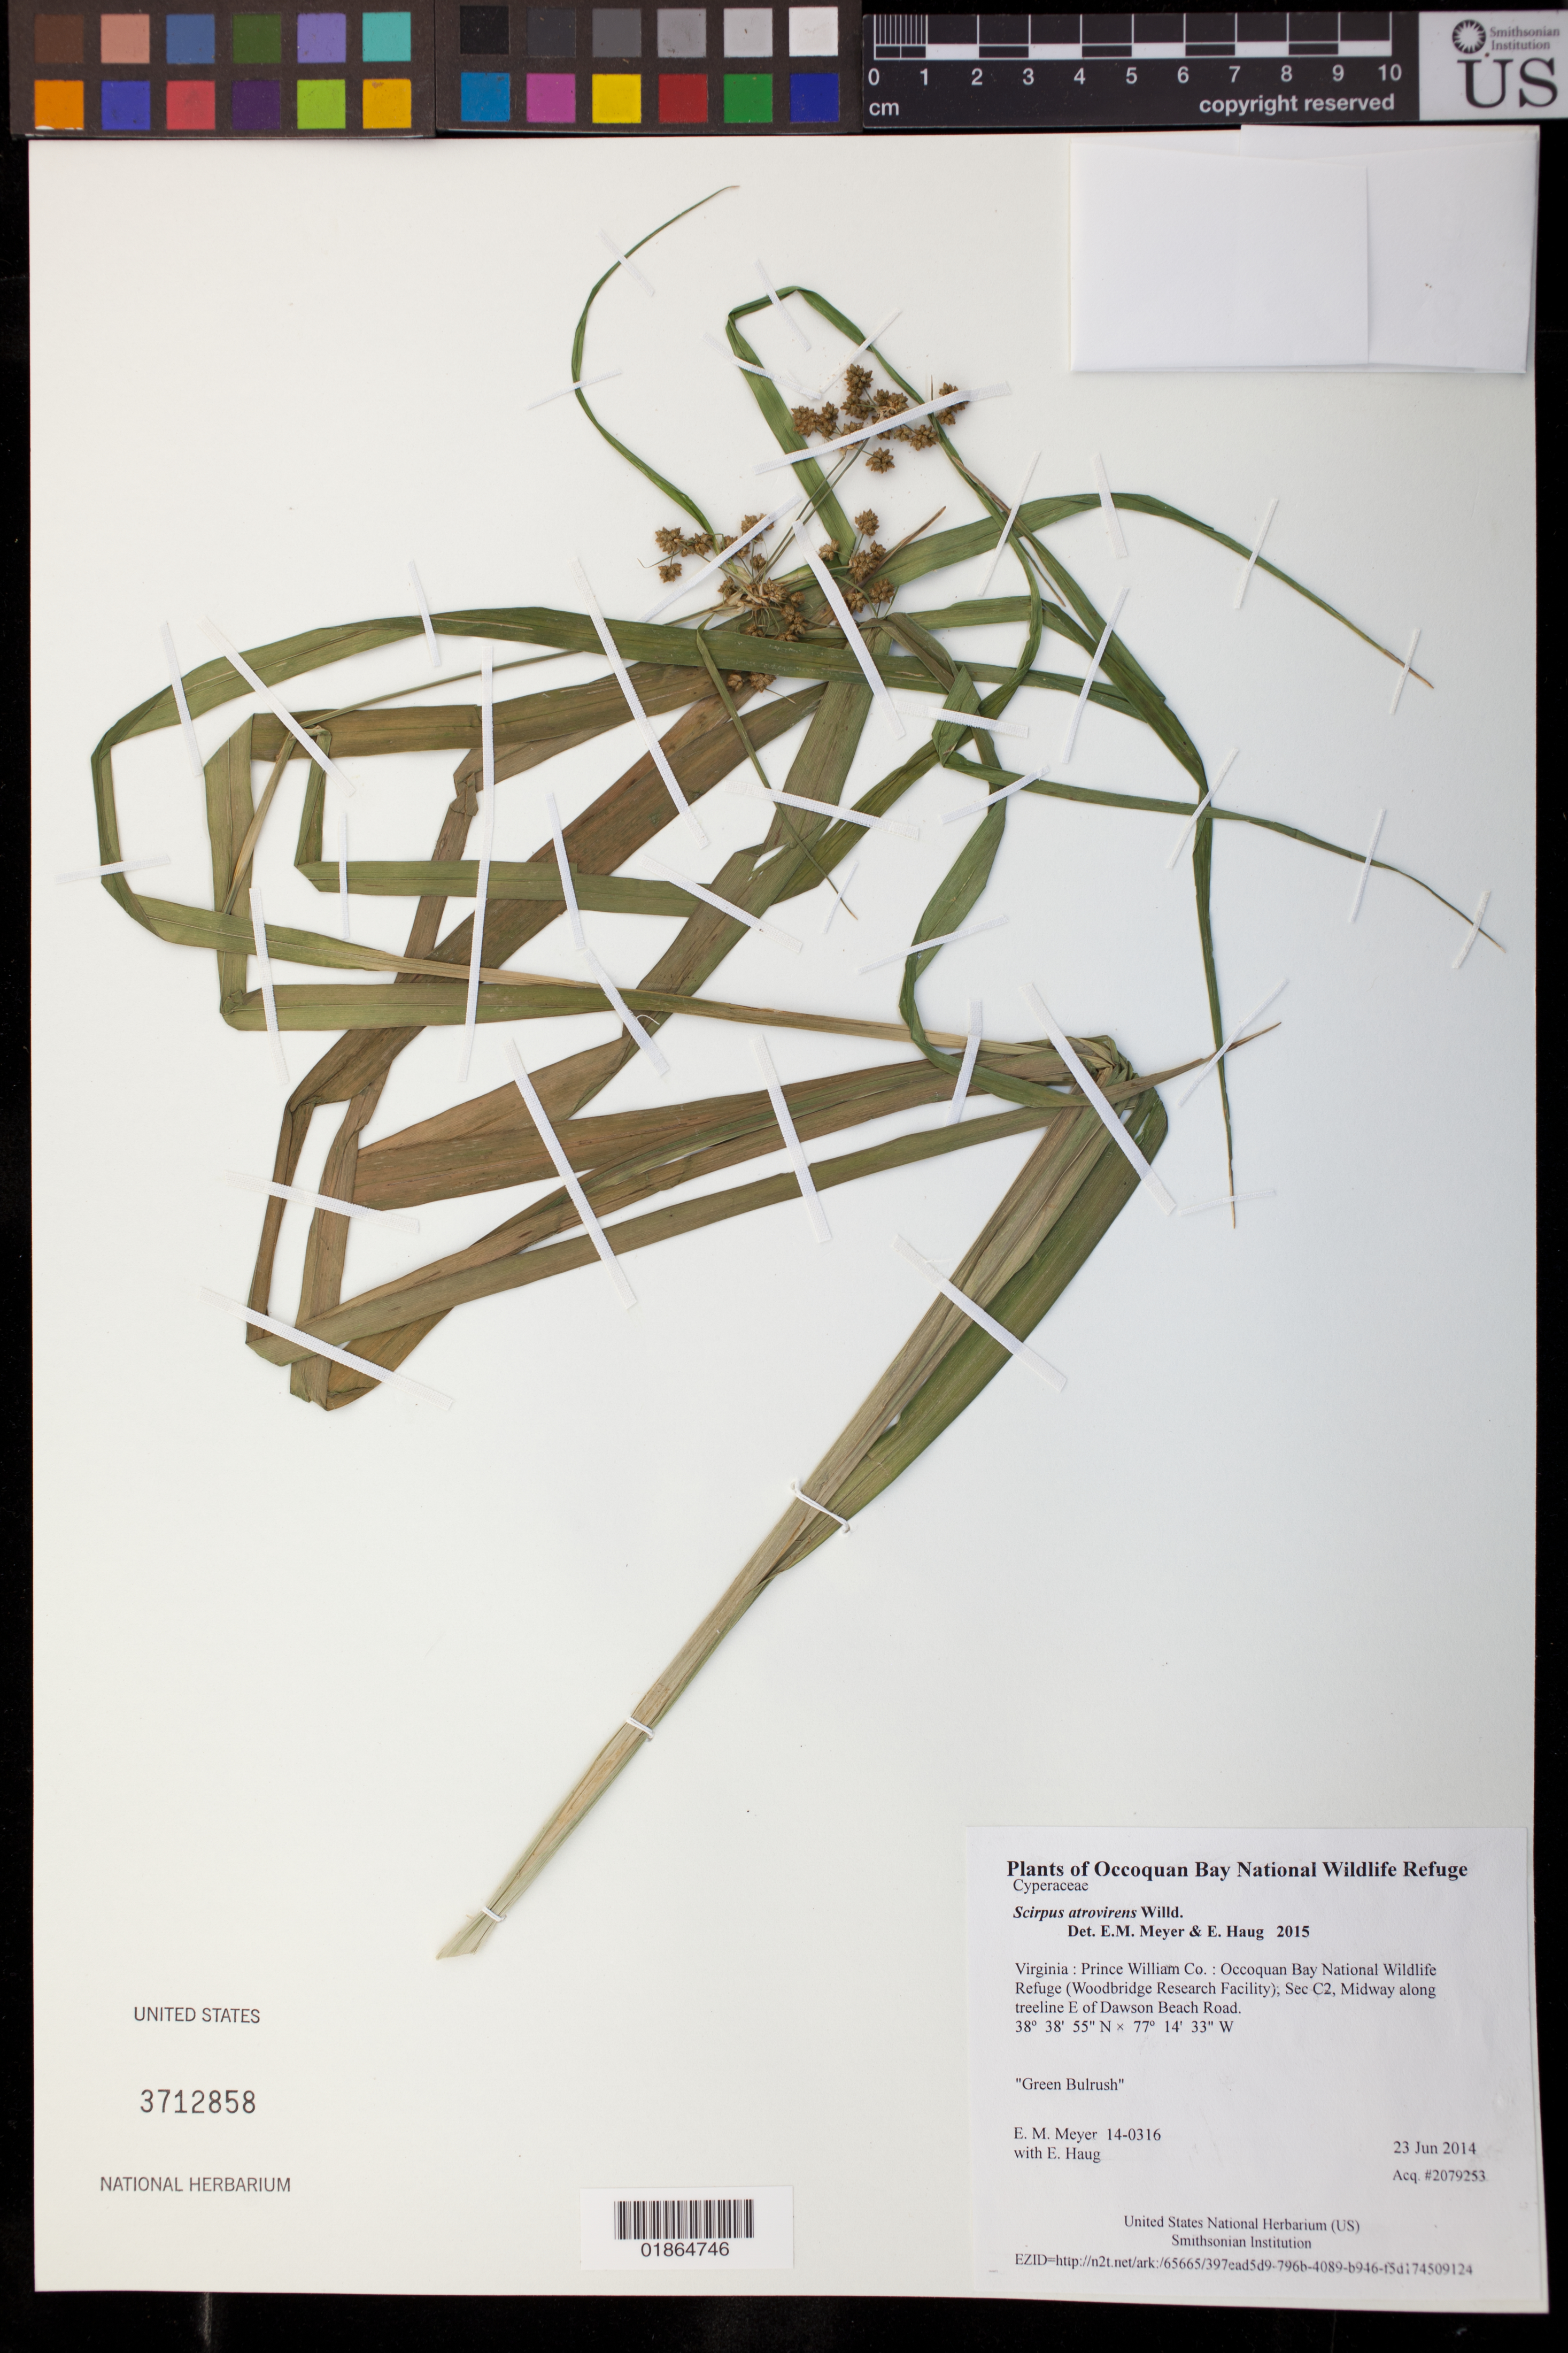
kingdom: Plantae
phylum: Tracheophyta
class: Liliopsida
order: Poales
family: Cyperaceae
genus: Scirpus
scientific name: Scirpus georgianus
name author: R.M. Harper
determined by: Strong, Mark T., (BOT), Smithsonian Institution - National Museum of Natural History (UNITED STATES)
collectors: E. M. Meyer & E. Haug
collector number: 14-0316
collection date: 2014-06-23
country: United States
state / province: Virginia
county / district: Prince William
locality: Occoquan Bay National Wildlife Refuge (Woodbridge Research Facility); Sec C2, Midway along treeline E of Dawson Beach Road.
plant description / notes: Green Bulrush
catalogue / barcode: US 3712858